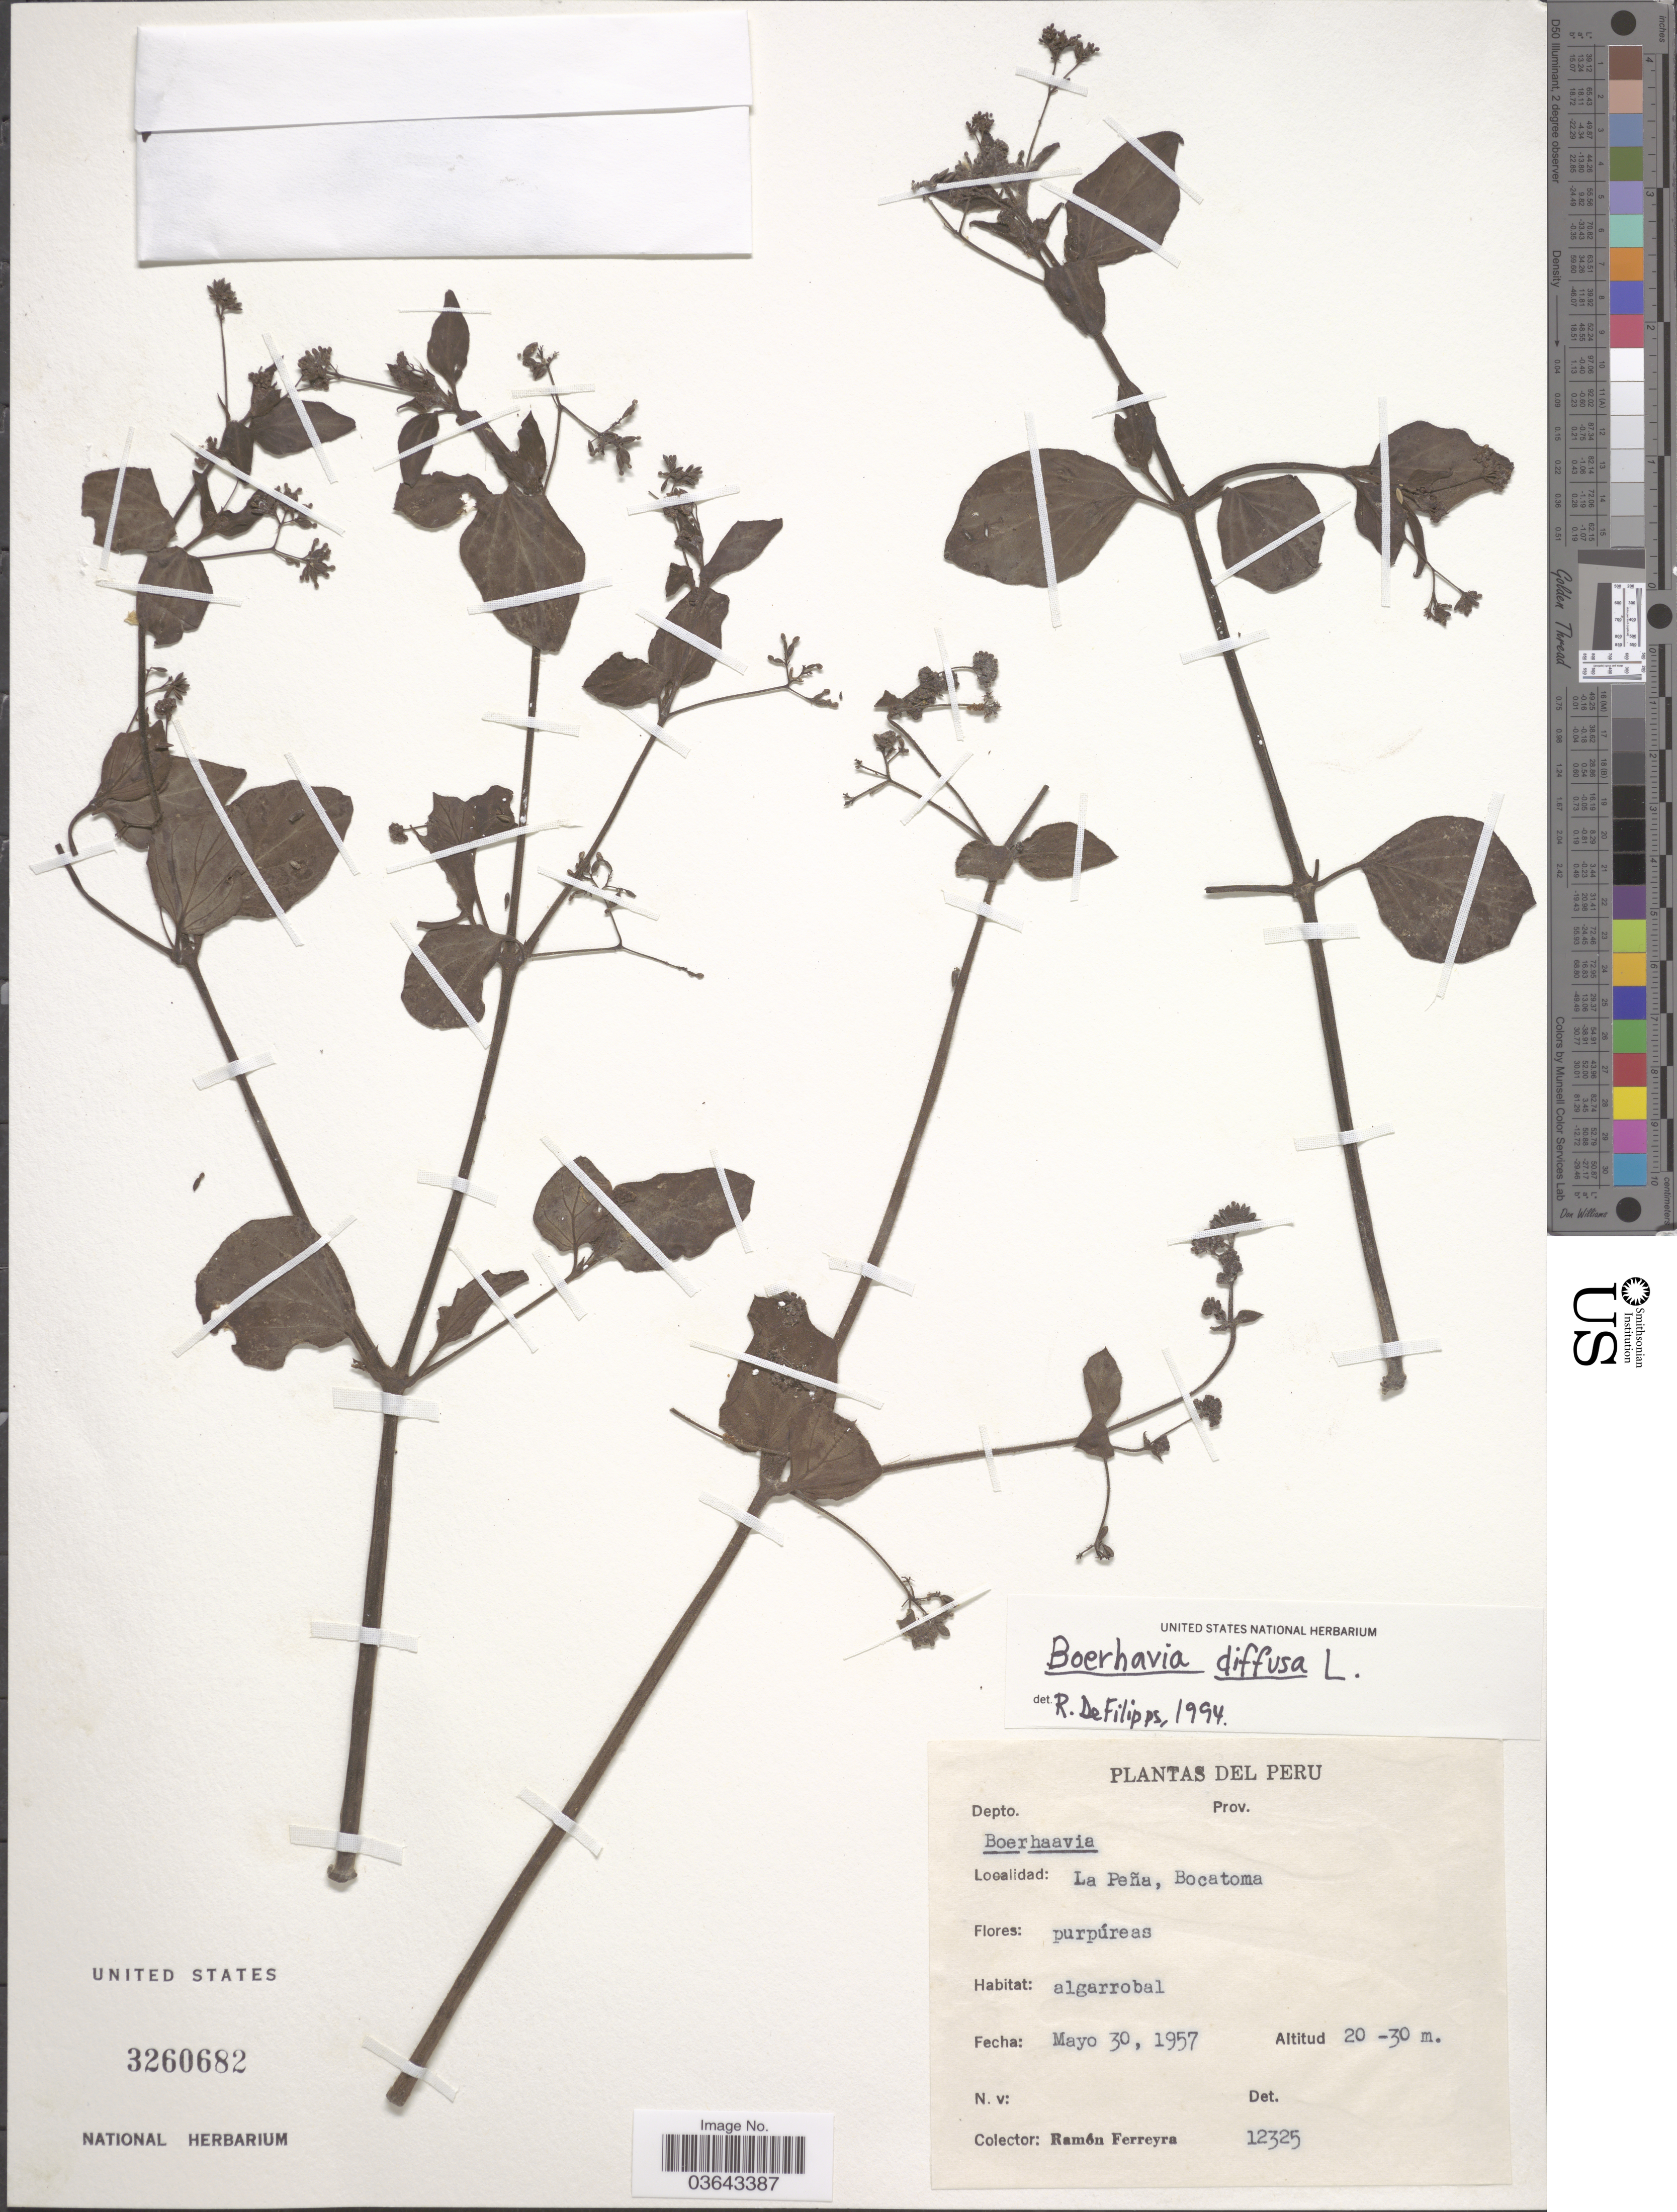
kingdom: Plantae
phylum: Tracheophyta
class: Magnoliopsida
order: Caryophyllales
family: Nyctaginaceae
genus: Boerhavia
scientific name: Boerhavia diffusa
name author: L.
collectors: R. A. Ferreyra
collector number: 12325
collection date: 1957-05-30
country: Peru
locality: La Peña, Bocatoma.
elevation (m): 20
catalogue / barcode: US 3260682